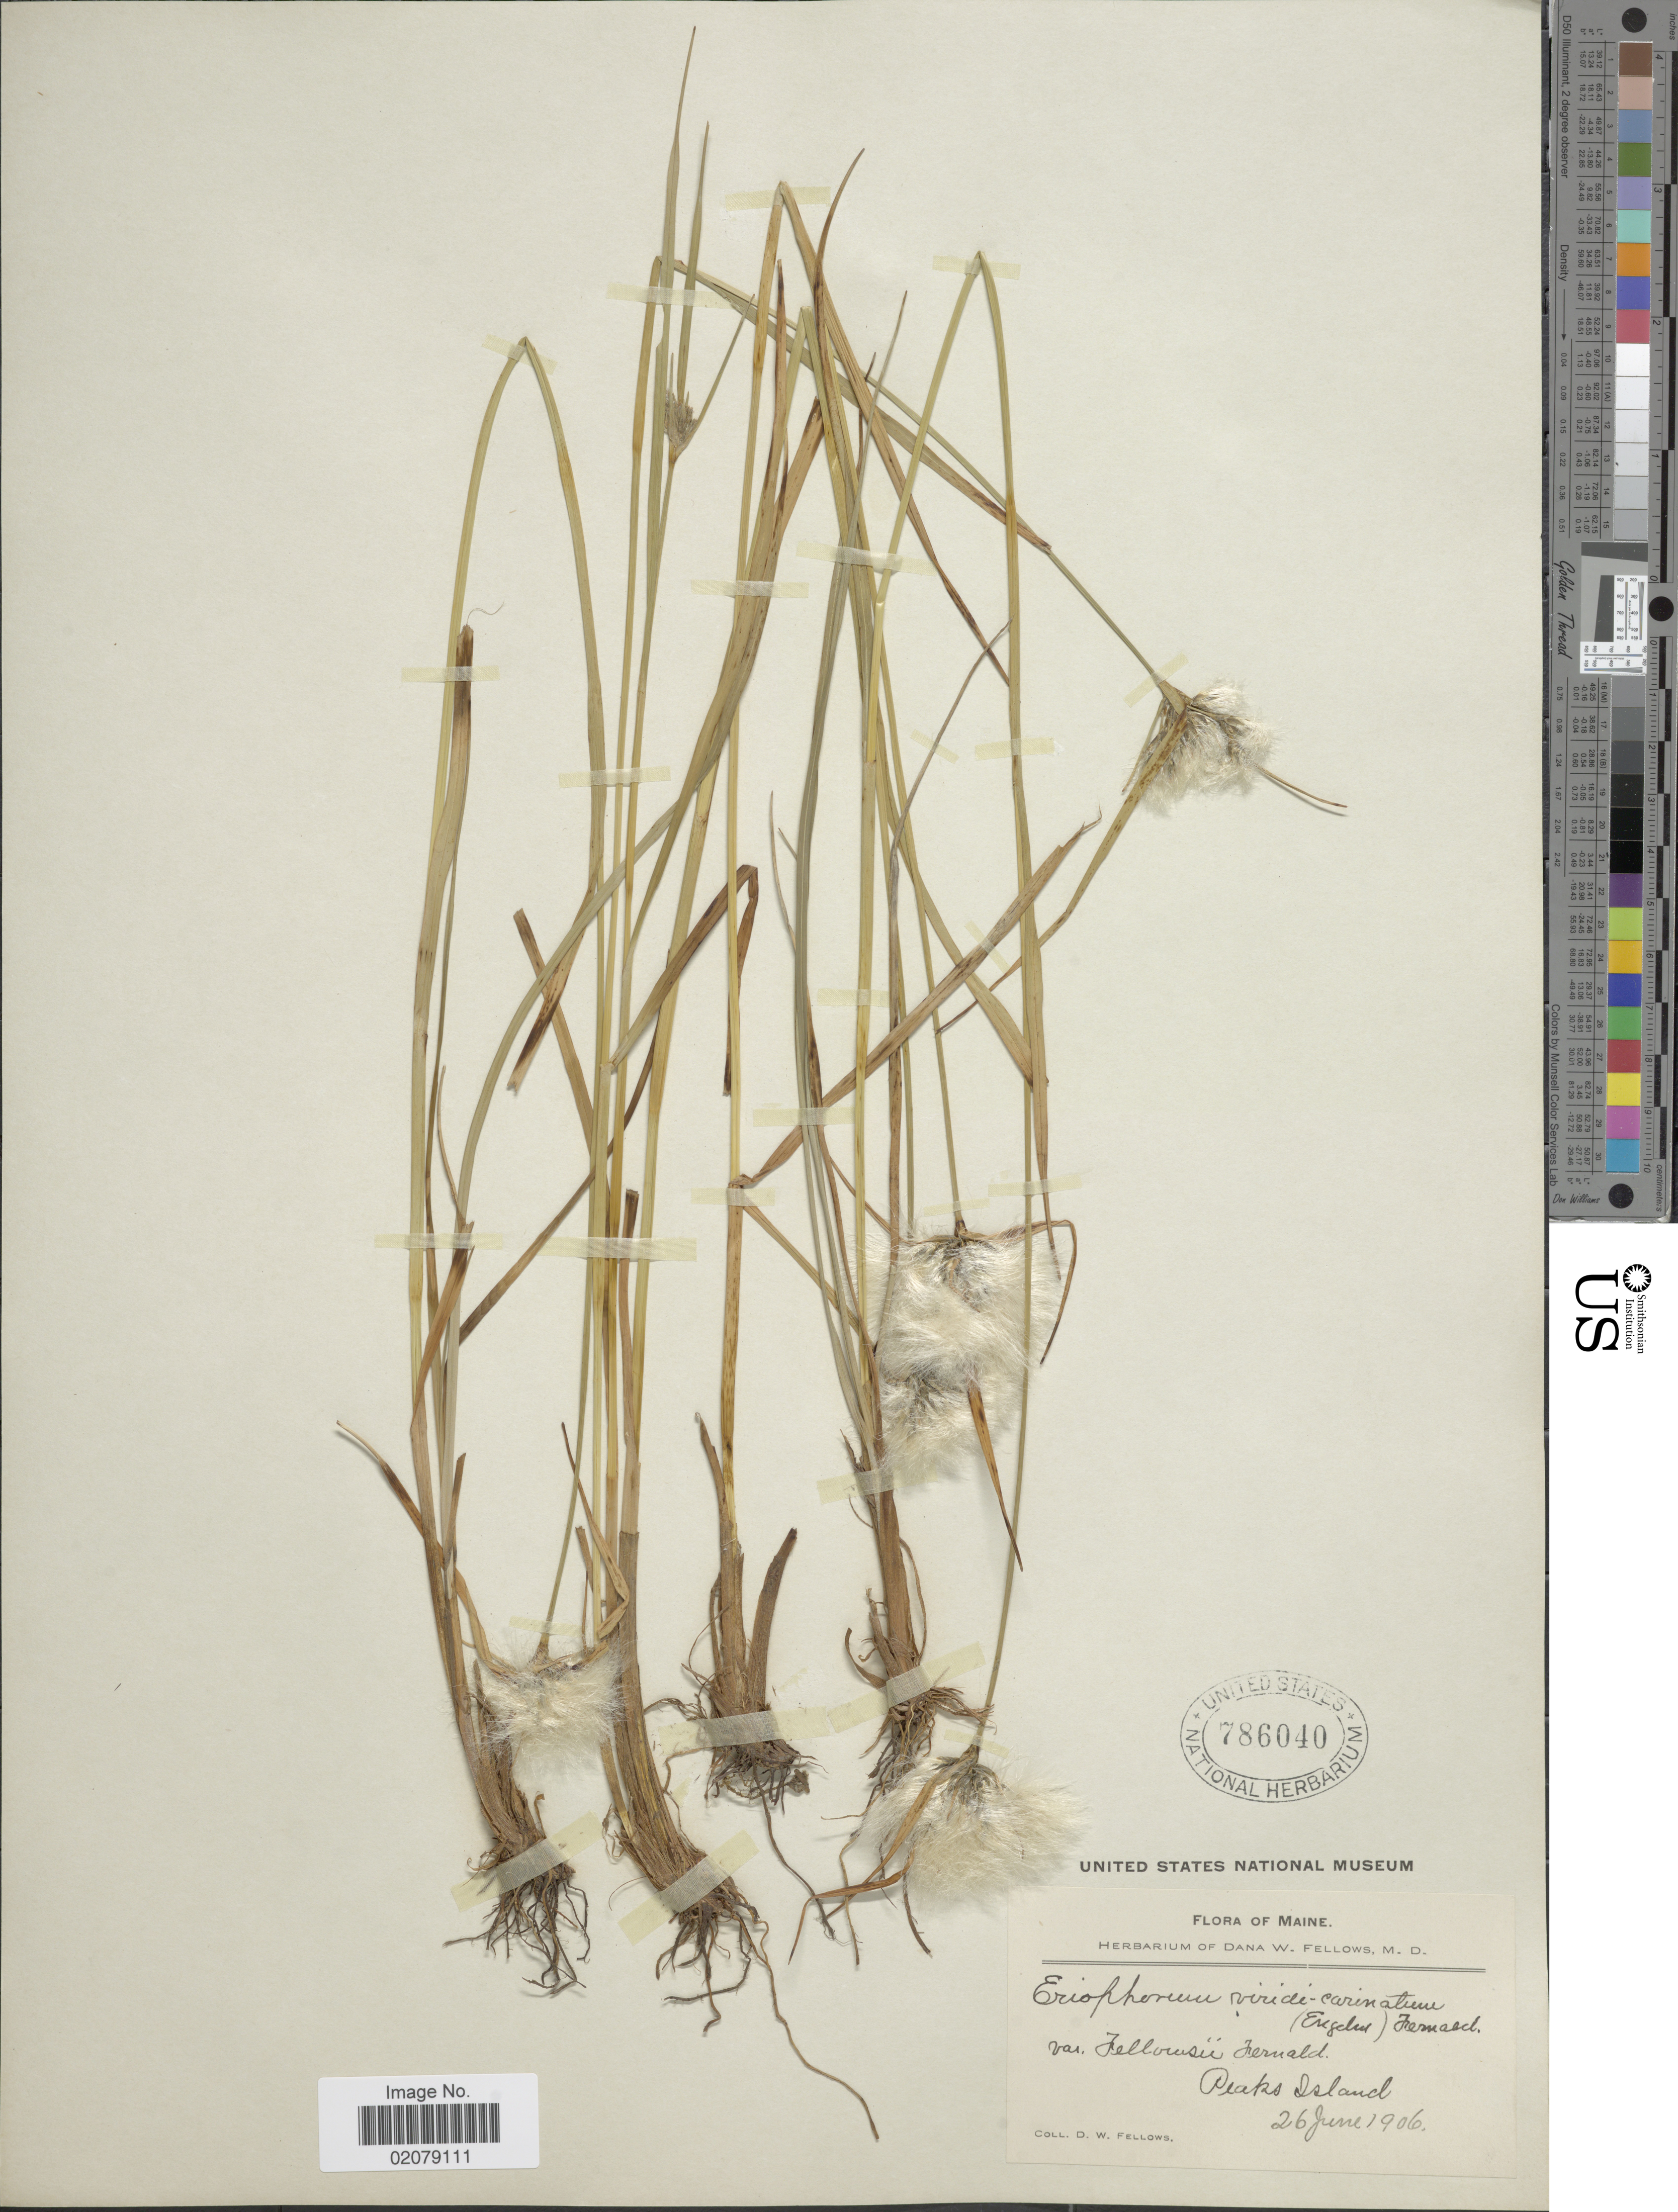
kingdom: Plantae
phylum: Tracheophyta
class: Liliopsida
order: Poales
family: Cyperaceae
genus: Eriophorum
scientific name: Eriophorum viridicarinatum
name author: (Englem.) Fernald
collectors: D. W. Fellows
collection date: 1906-06-26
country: United States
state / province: Maine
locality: Peaks Island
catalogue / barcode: US 786040